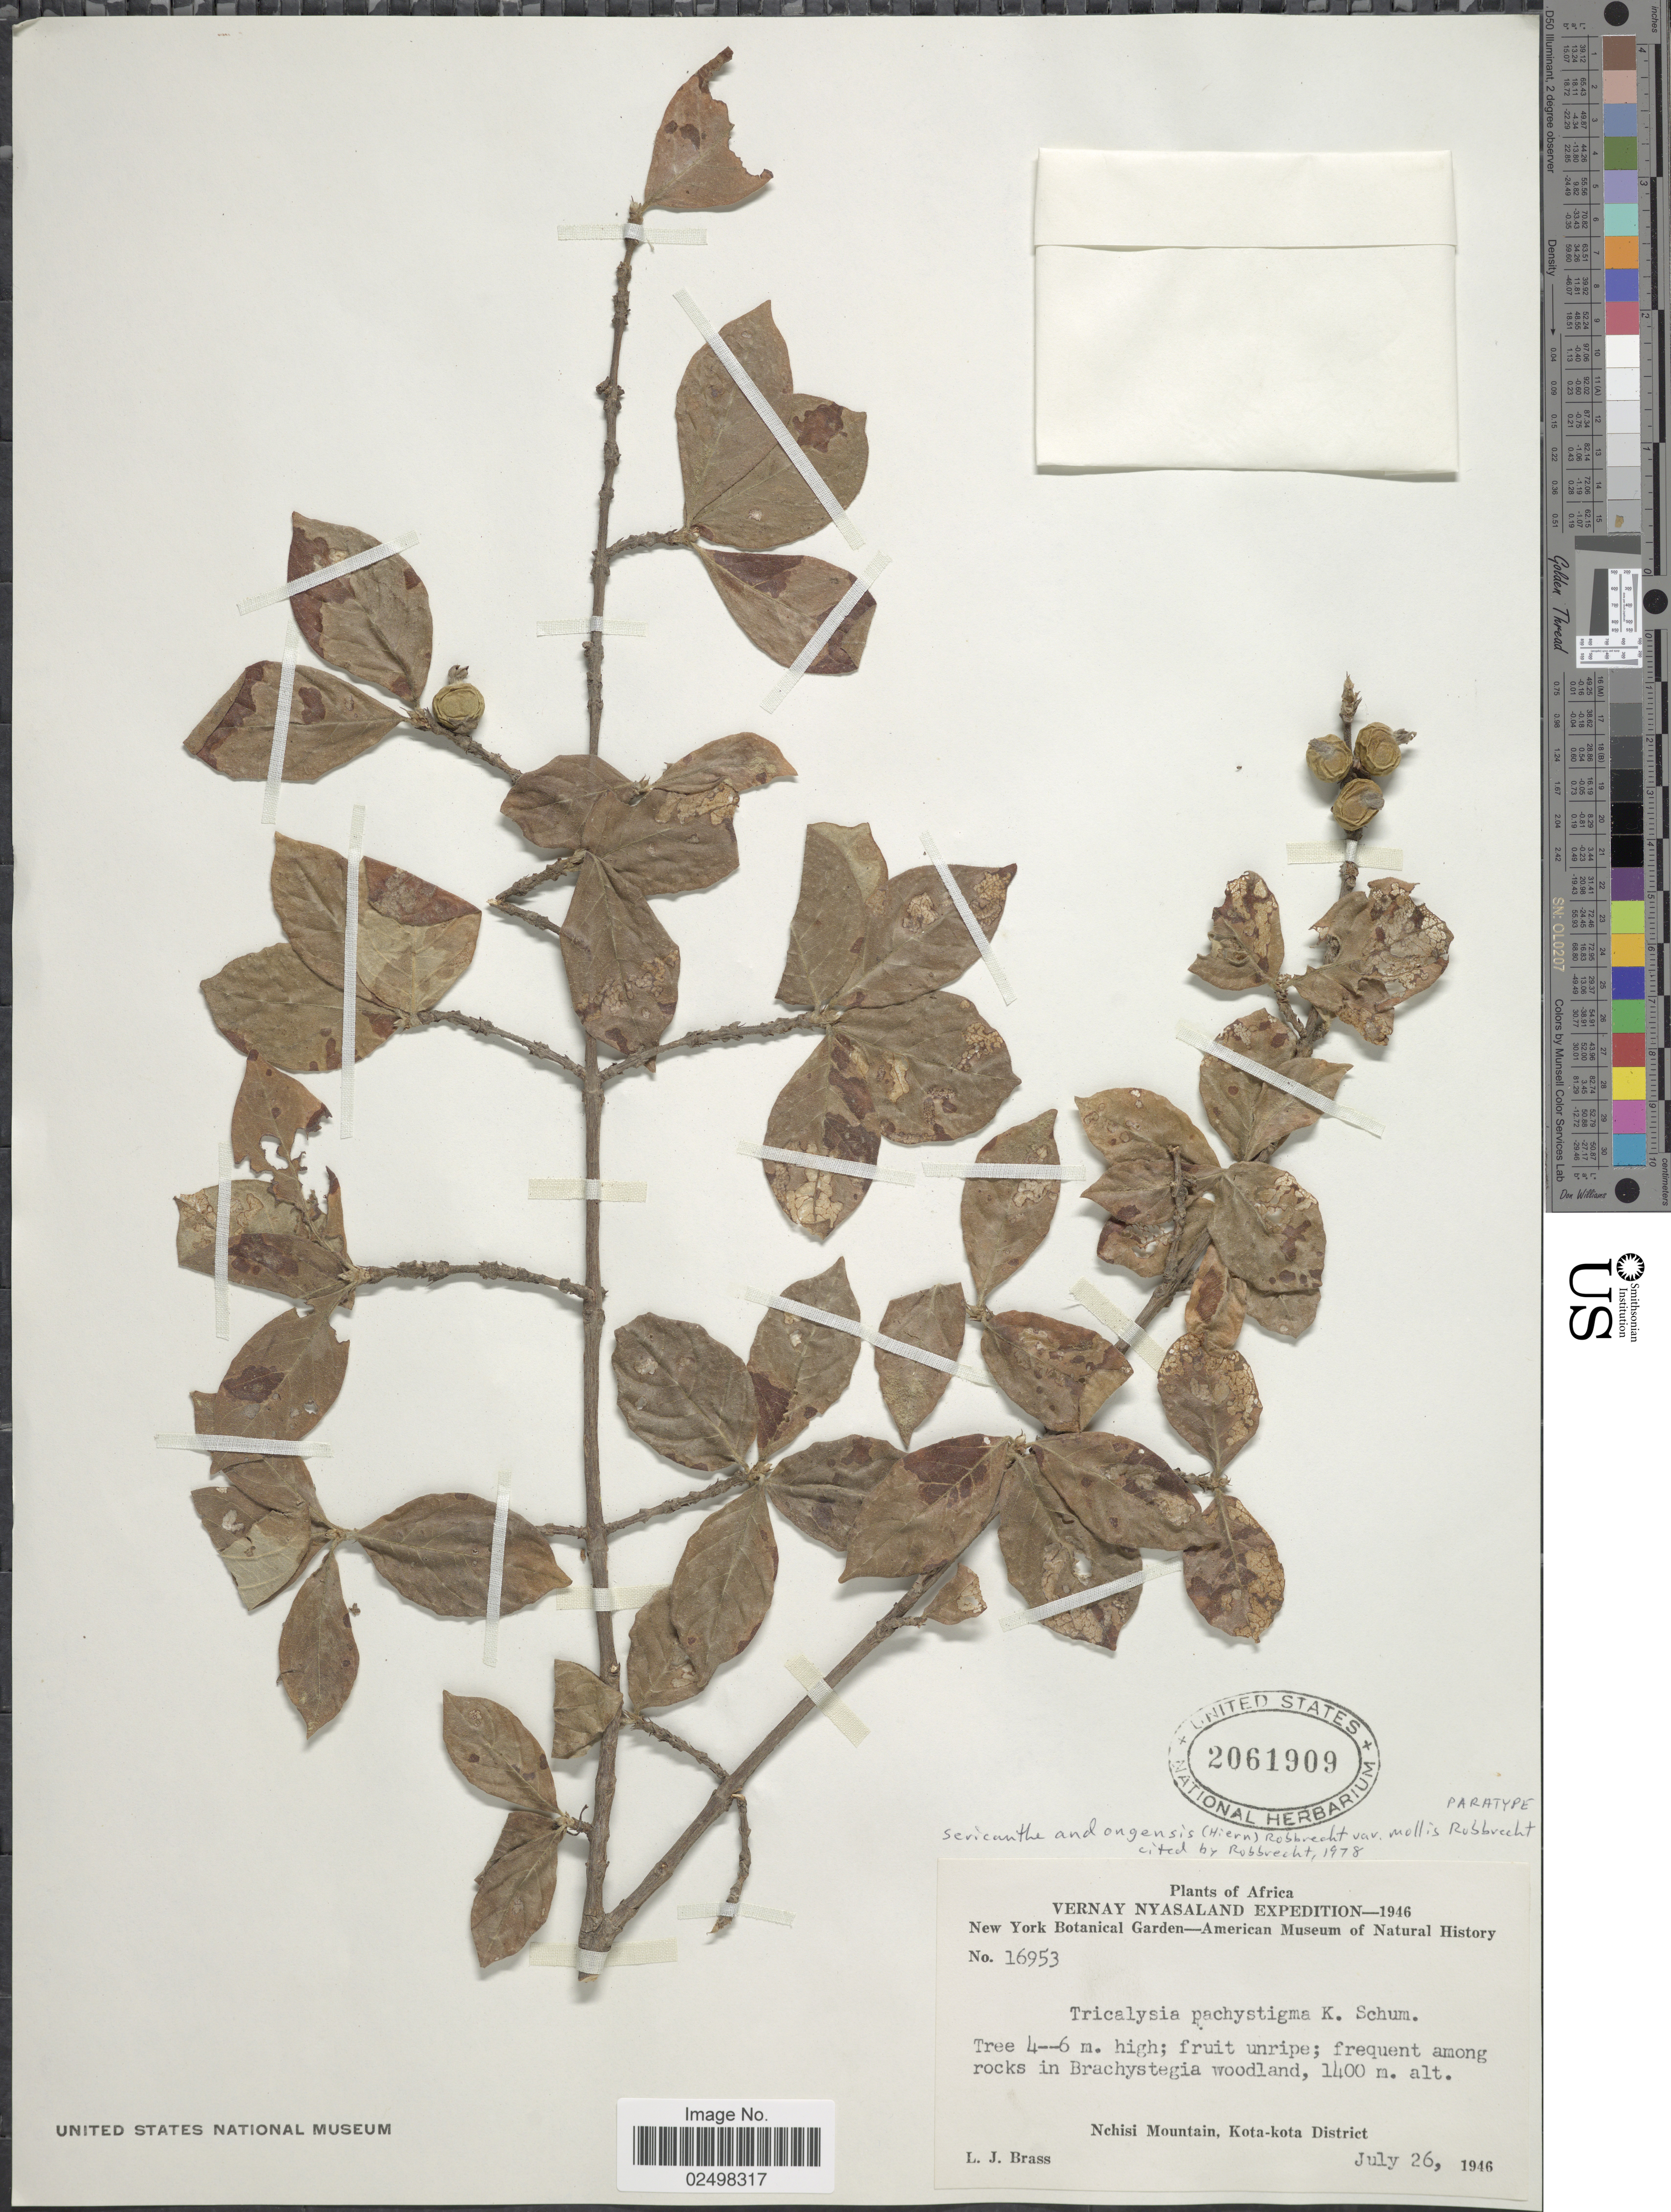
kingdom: Plantae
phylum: Tracheophyta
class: Magnoliopsida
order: Gentianales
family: Rubiaceae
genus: Sericanthe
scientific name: Sericanthe andongensis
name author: (Hiern) Robbr.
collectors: L. J. Brass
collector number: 16953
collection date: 1946-07-26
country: Malawi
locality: Vernay Nyasaland. Nchisi Mountain, Kota-kota District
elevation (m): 1400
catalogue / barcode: US 2061909